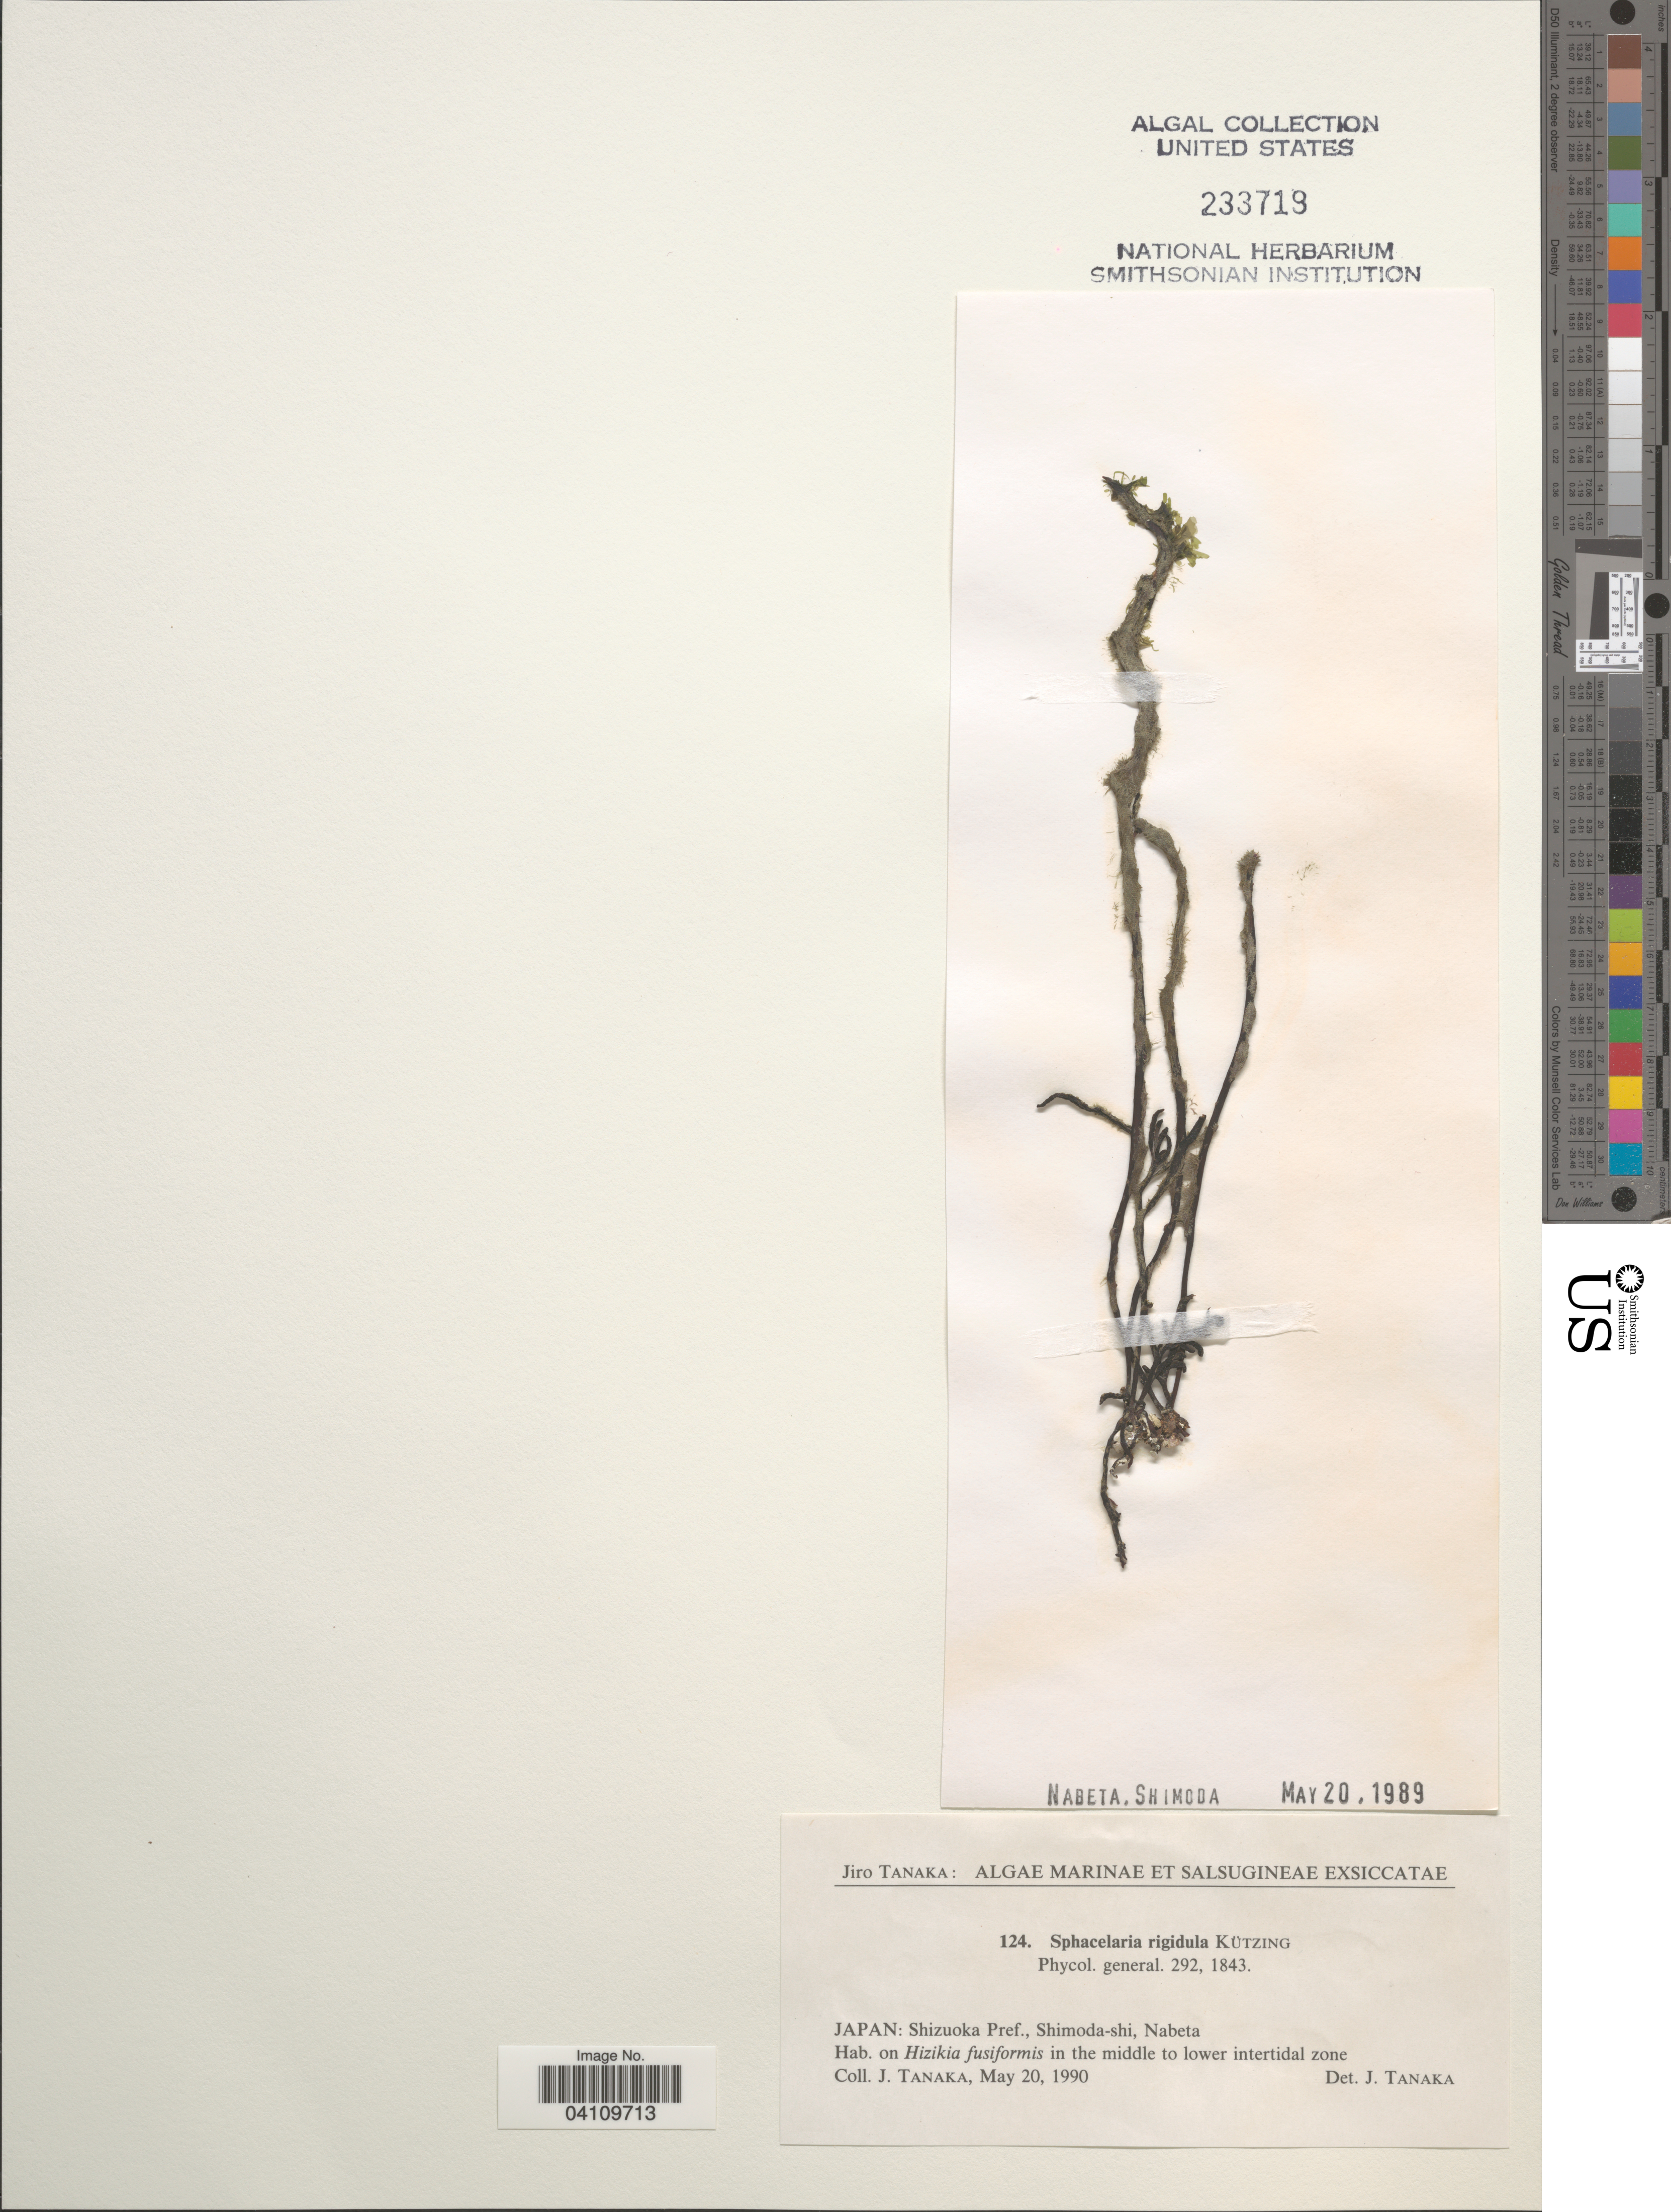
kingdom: Chromista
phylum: Ochrophyta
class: Phaeophyceae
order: Sphacelariales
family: Sphacelariaceae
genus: Sphacelaria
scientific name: Sphacelaria rigidula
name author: Kütz.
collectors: J. Tanaka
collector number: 124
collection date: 1990-05-20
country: Japan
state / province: Sizuoka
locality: Shizuoka Pref., Shimoda-shi, Nabeta. On Hizikia fusiformis in the middle to lower intertidal zone.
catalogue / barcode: US 233719